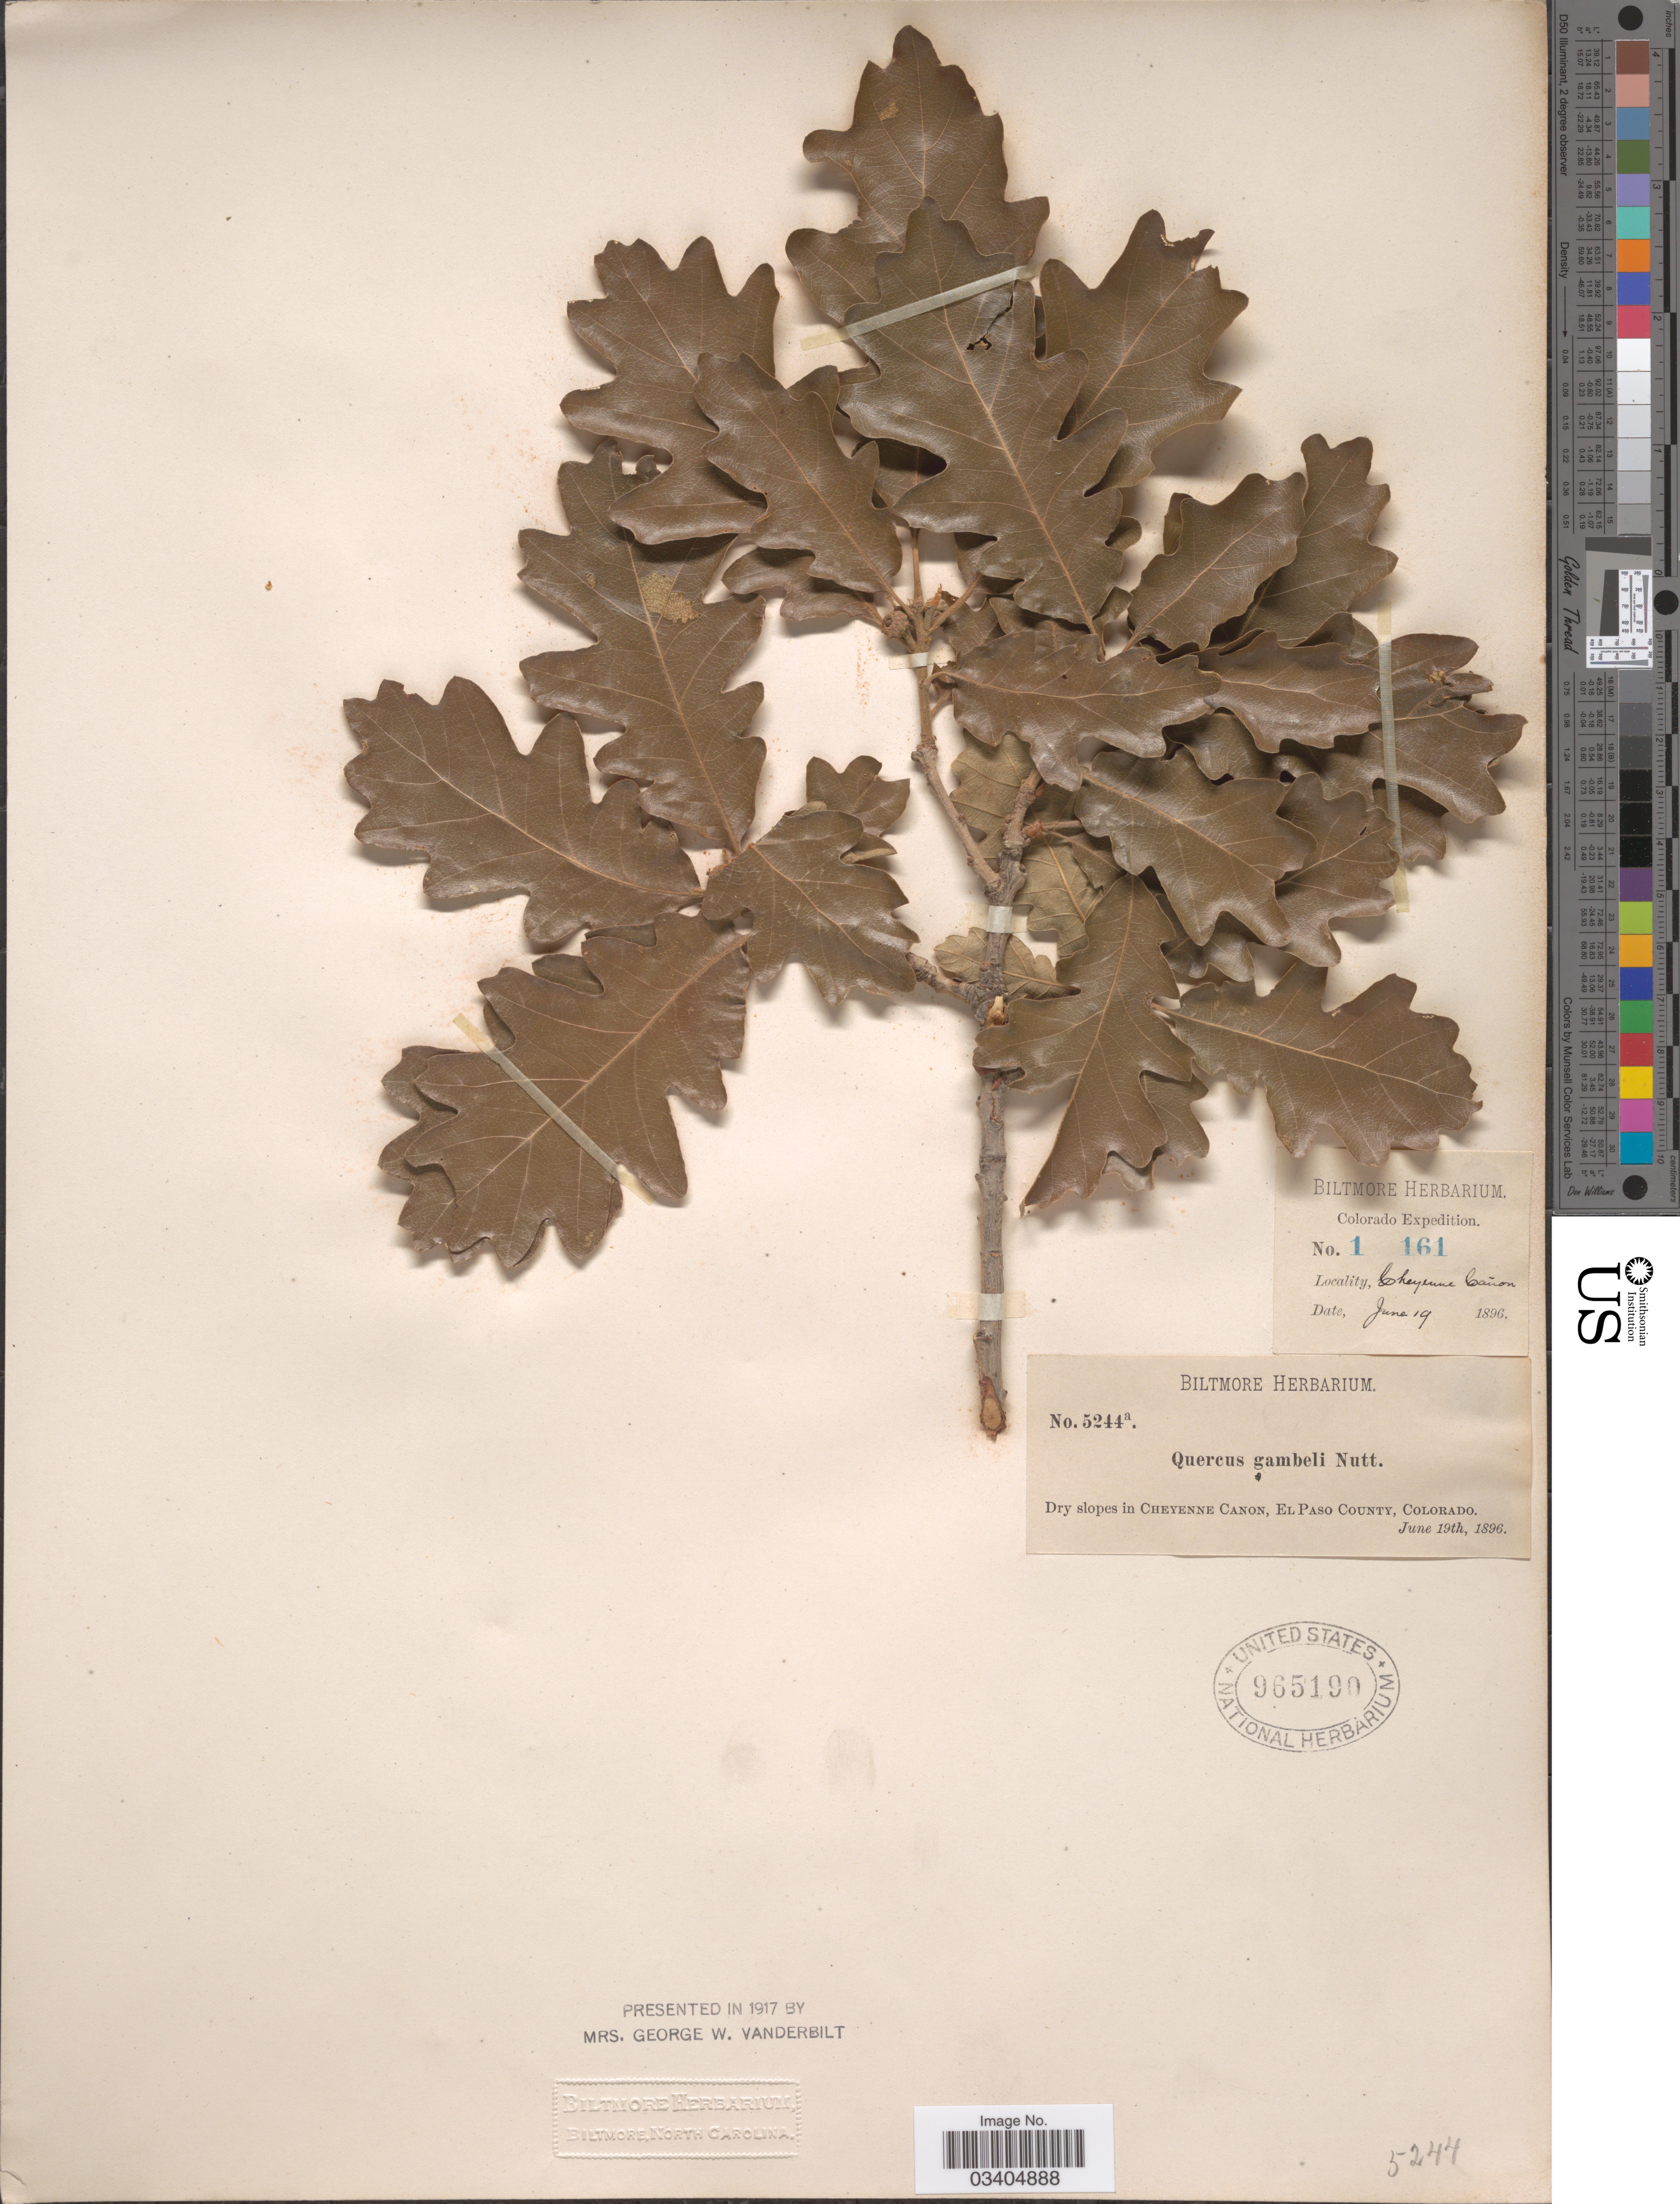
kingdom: Plantae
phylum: Tracheophyta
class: Magnoliopsida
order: Fagales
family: Fagaceae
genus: Quercus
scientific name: Quercus gambelii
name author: Nutt.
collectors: ex herb. Biltmore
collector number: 5244a/1161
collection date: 1896-06-19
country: United States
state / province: Colorado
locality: Dry slopes in Cheyenne Canon, El Paso County.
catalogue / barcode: US 965190